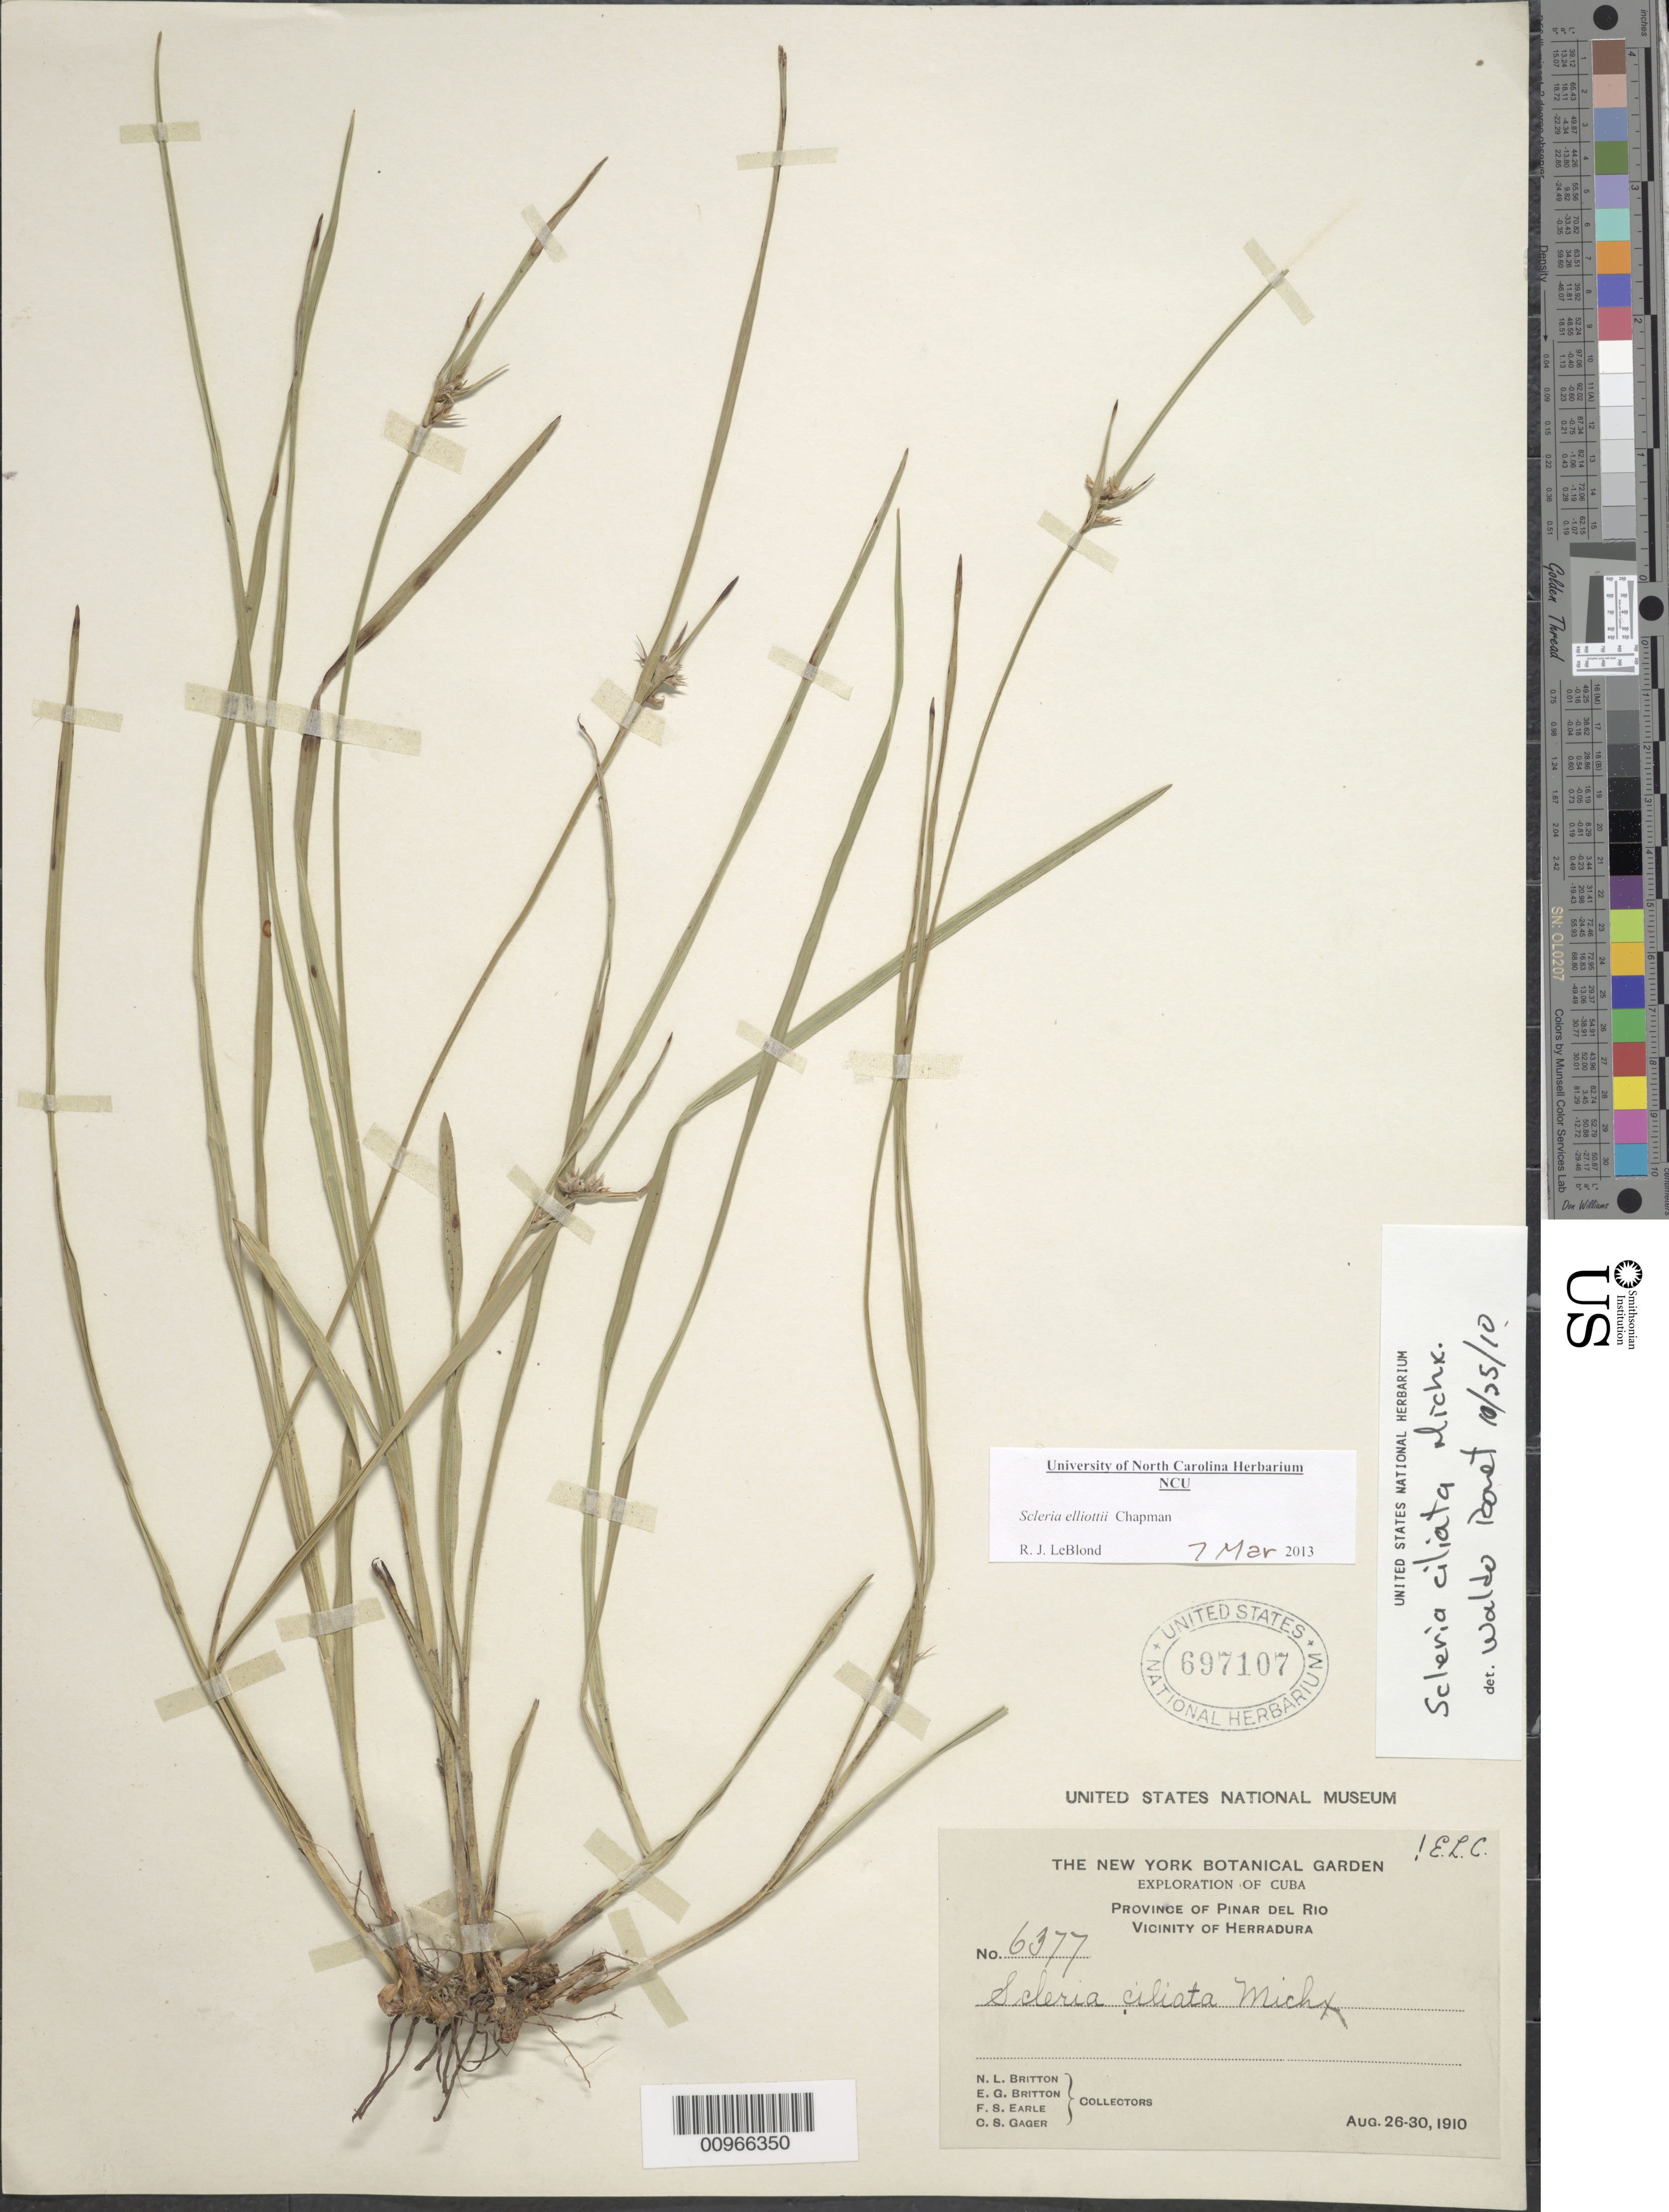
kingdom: Plantae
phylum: Tracheophyta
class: Liliopsida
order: Poales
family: Cyperaceae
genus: Scleria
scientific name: Scleria ciliata var. ciliata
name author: Michx.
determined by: Core, E. L.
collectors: N. Britton, E. G. Britton, F. S. Earle & C. Gager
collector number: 6377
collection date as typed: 26 Aug 1910 to 30 Aug 1910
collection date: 1910-08-26/1910-08-30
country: Cuba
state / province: Pinar del Rio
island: Cuba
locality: Vicinity of Herradura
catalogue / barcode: US 697107